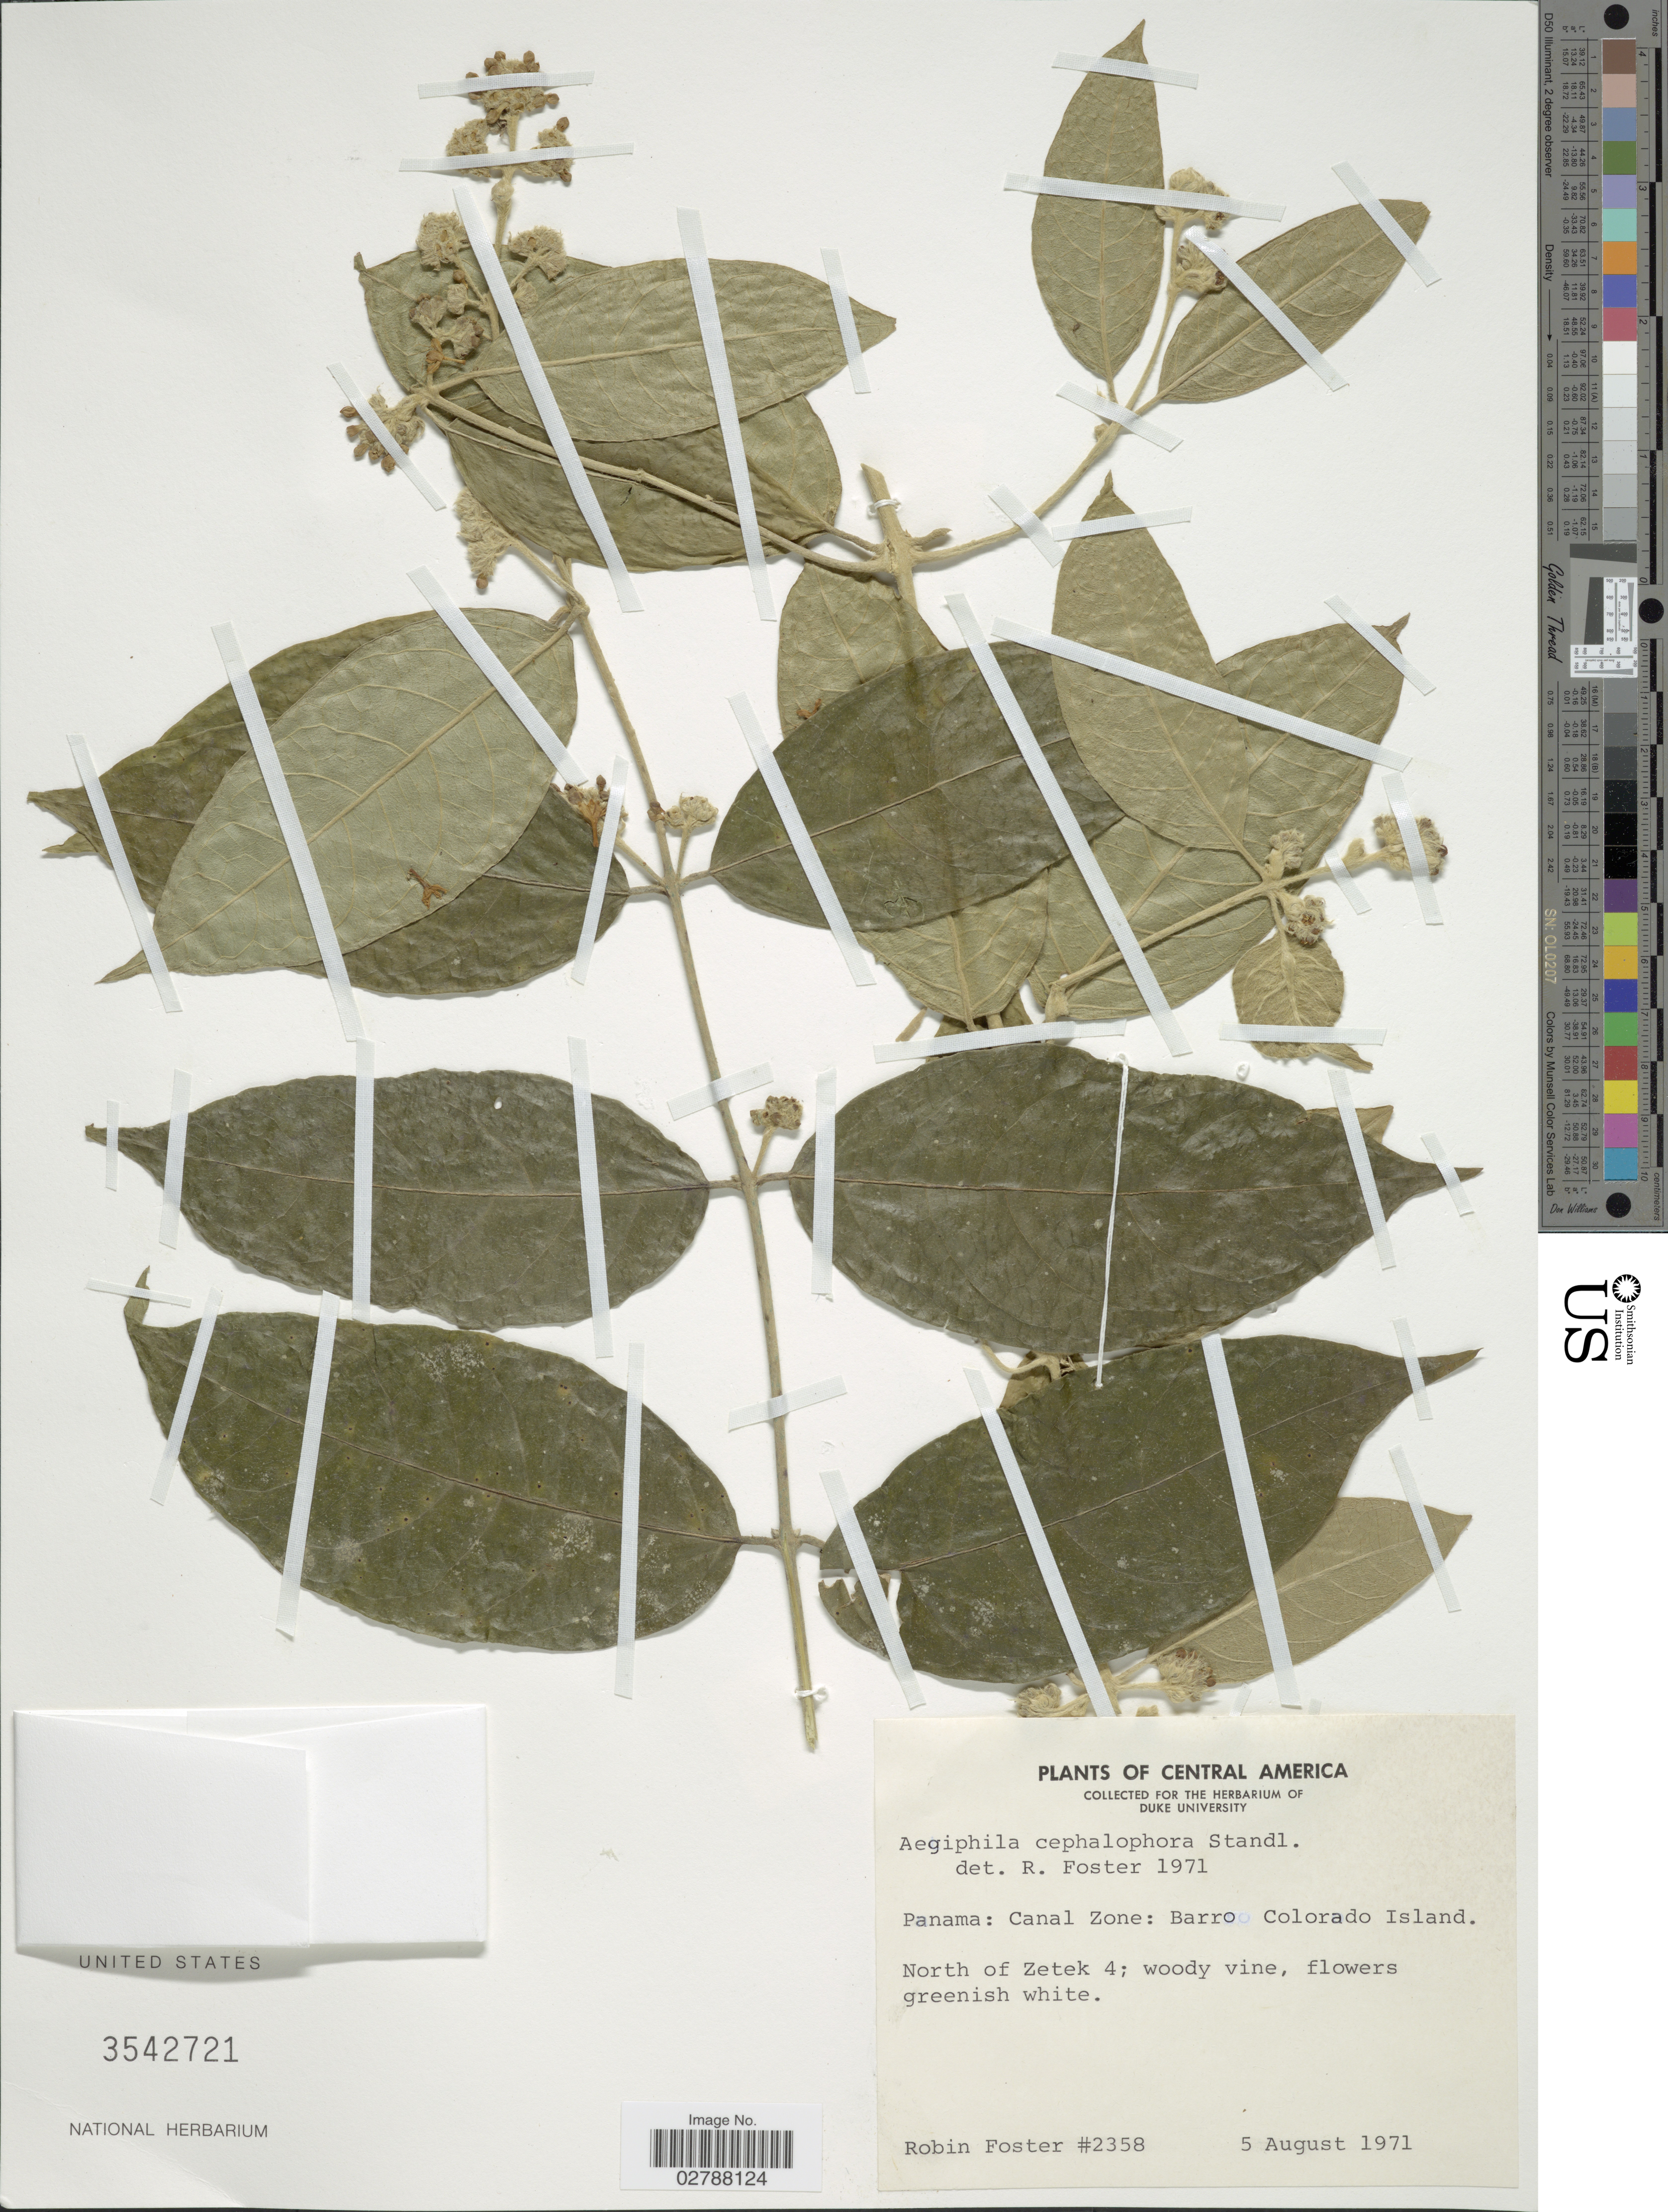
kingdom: Plantae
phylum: Tracheophyta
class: Magnoliopsida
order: Lamiales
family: Lamiaceae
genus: Aegiphila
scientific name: Aegiphila cephalophora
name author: Standl.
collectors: R. B. Foster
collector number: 2358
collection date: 1971-08-05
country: Panama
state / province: Panamá Oeste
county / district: Canal Zone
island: Barro Colorado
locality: Central America. Canal Zone: Barro Colorado Island. North of Zetek 4.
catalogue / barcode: US 3542721